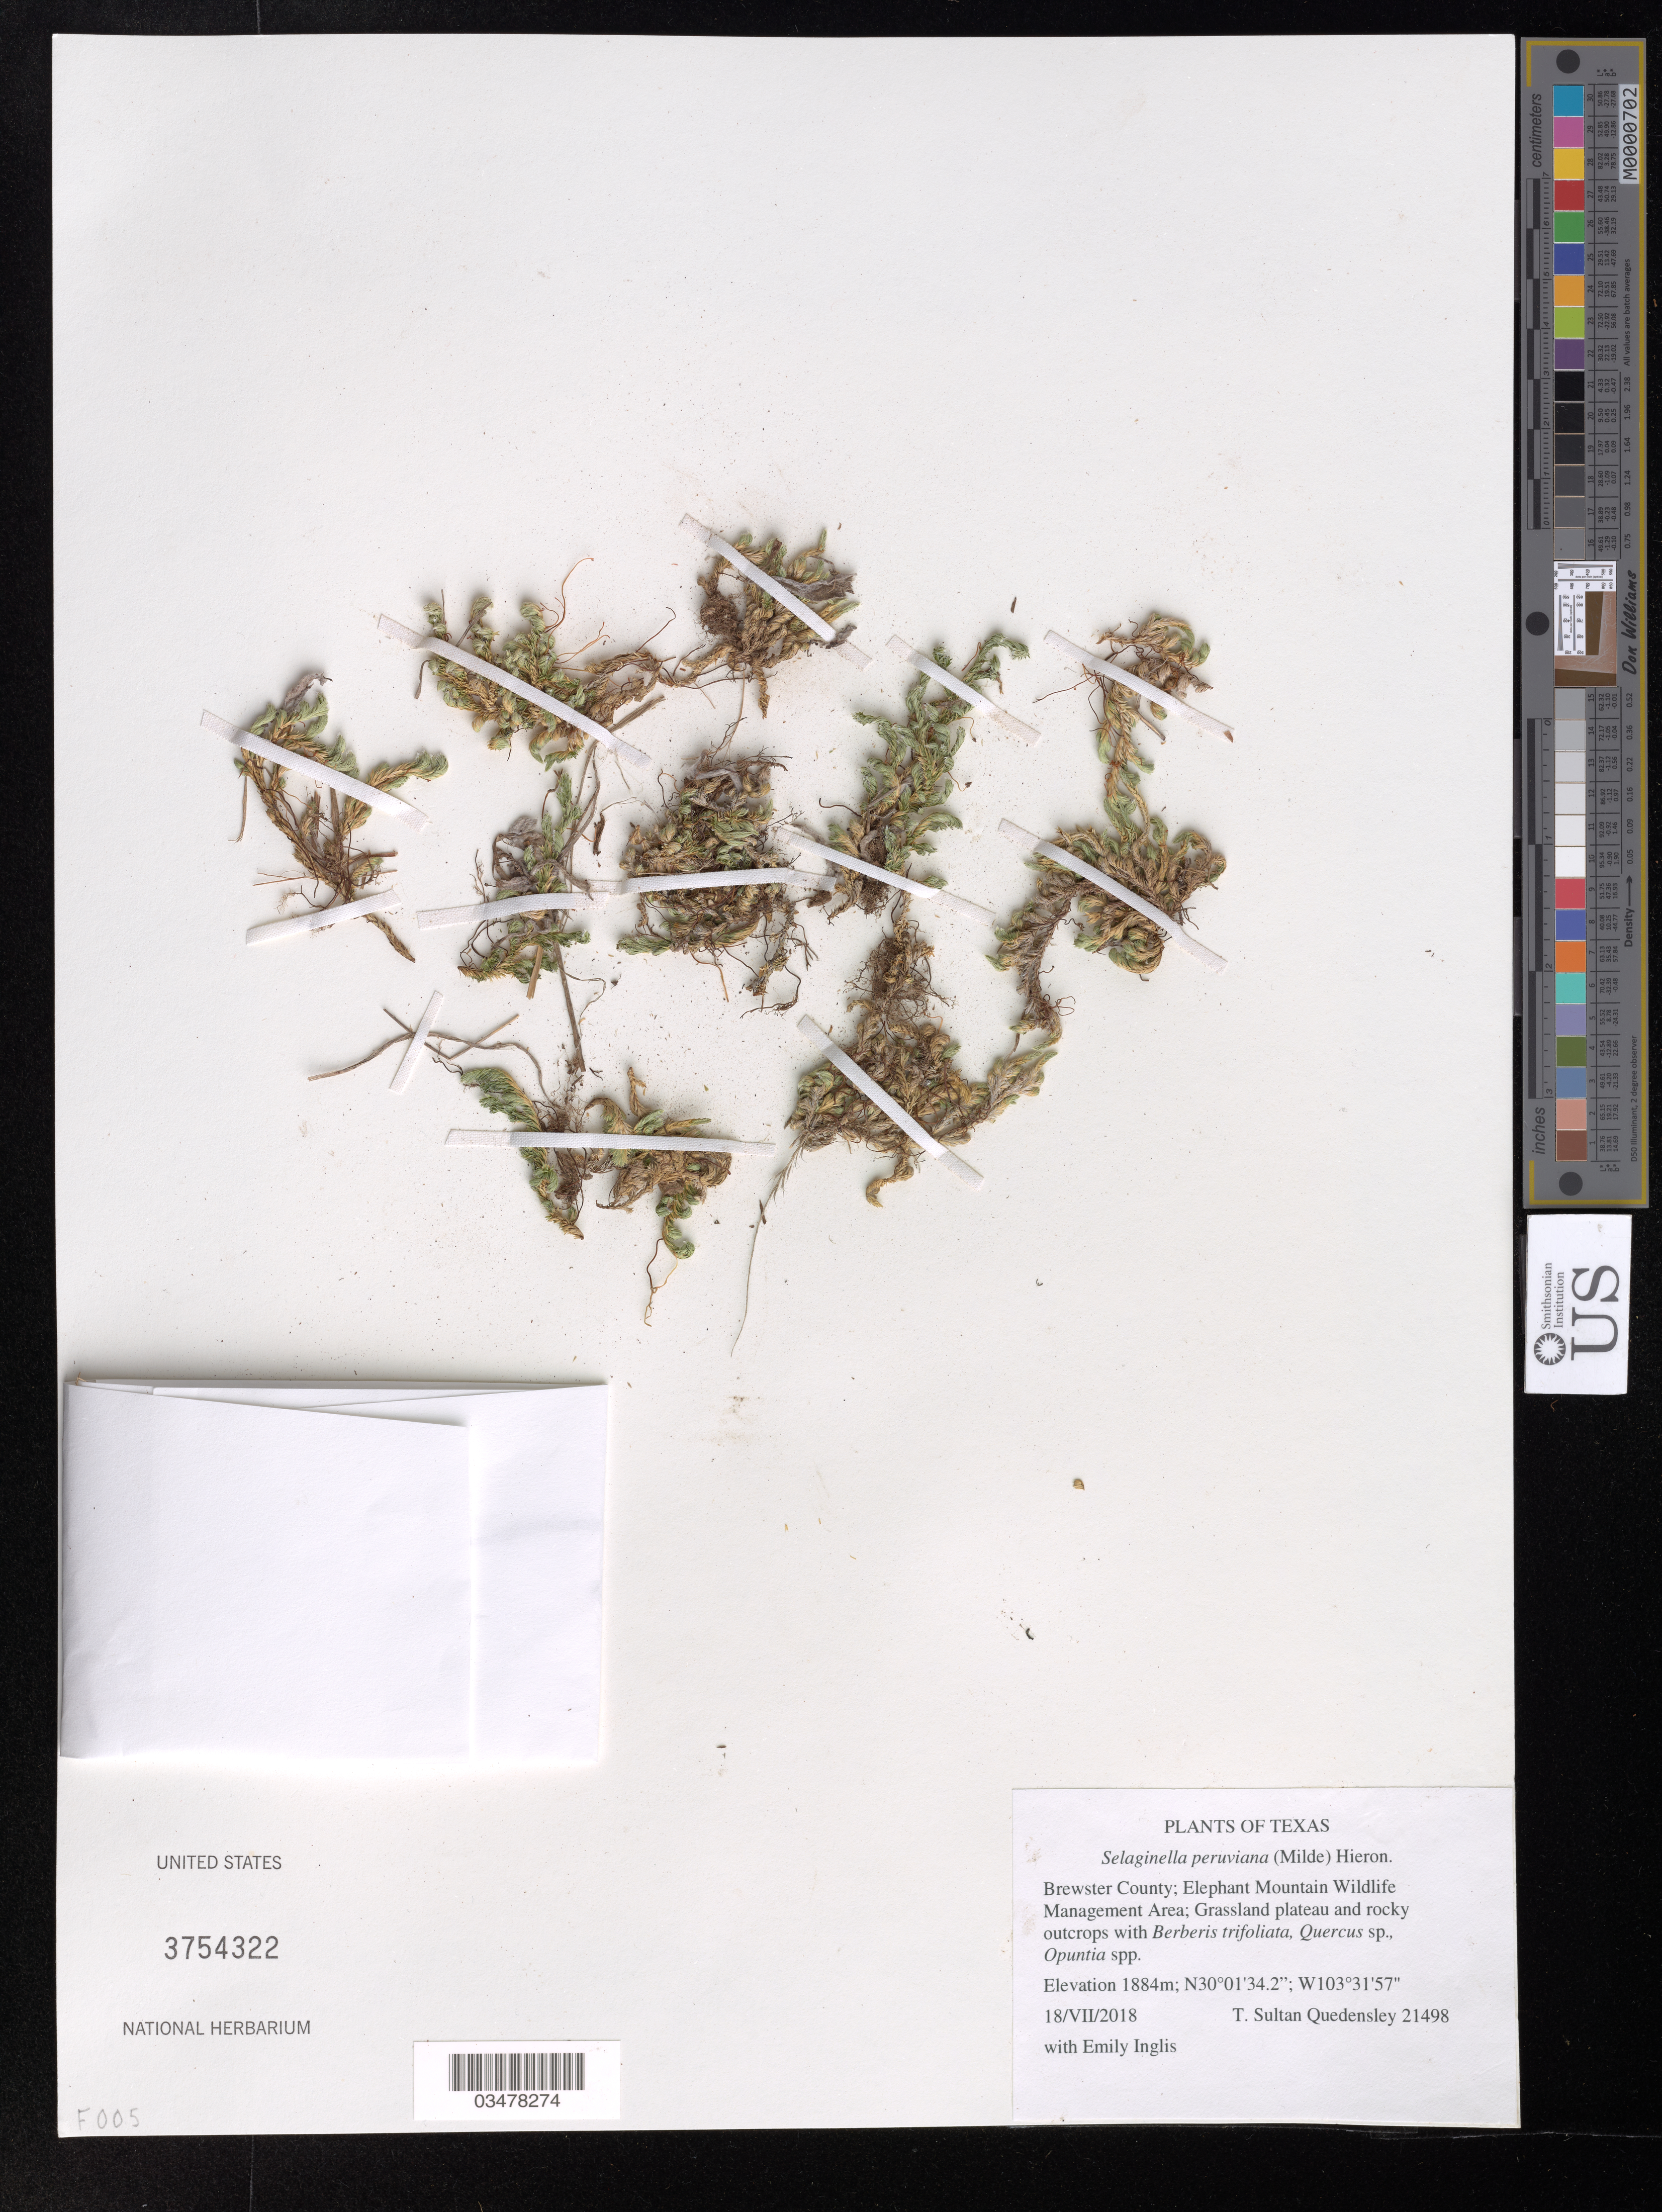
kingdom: Plantae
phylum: Tracheophyta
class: Lycopodiopsida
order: Selaginellales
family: Selaginellaceae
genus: Selaginella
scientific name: Selaginella peruviana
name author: (Milde) Hieron.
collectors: T. S. Quedensley & E. Inglis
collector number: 21498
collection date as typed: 18 Jul 2018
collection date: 2018-07-18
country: United States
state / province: Texas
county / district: Brewster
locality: Elephant Mountain Wildlife Management Area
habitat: Grassland plateau and rocky outcrops. With Berberis trifoliata, Quercus sp., Opuntia sp.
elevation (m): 1884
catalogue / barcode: US 3754322